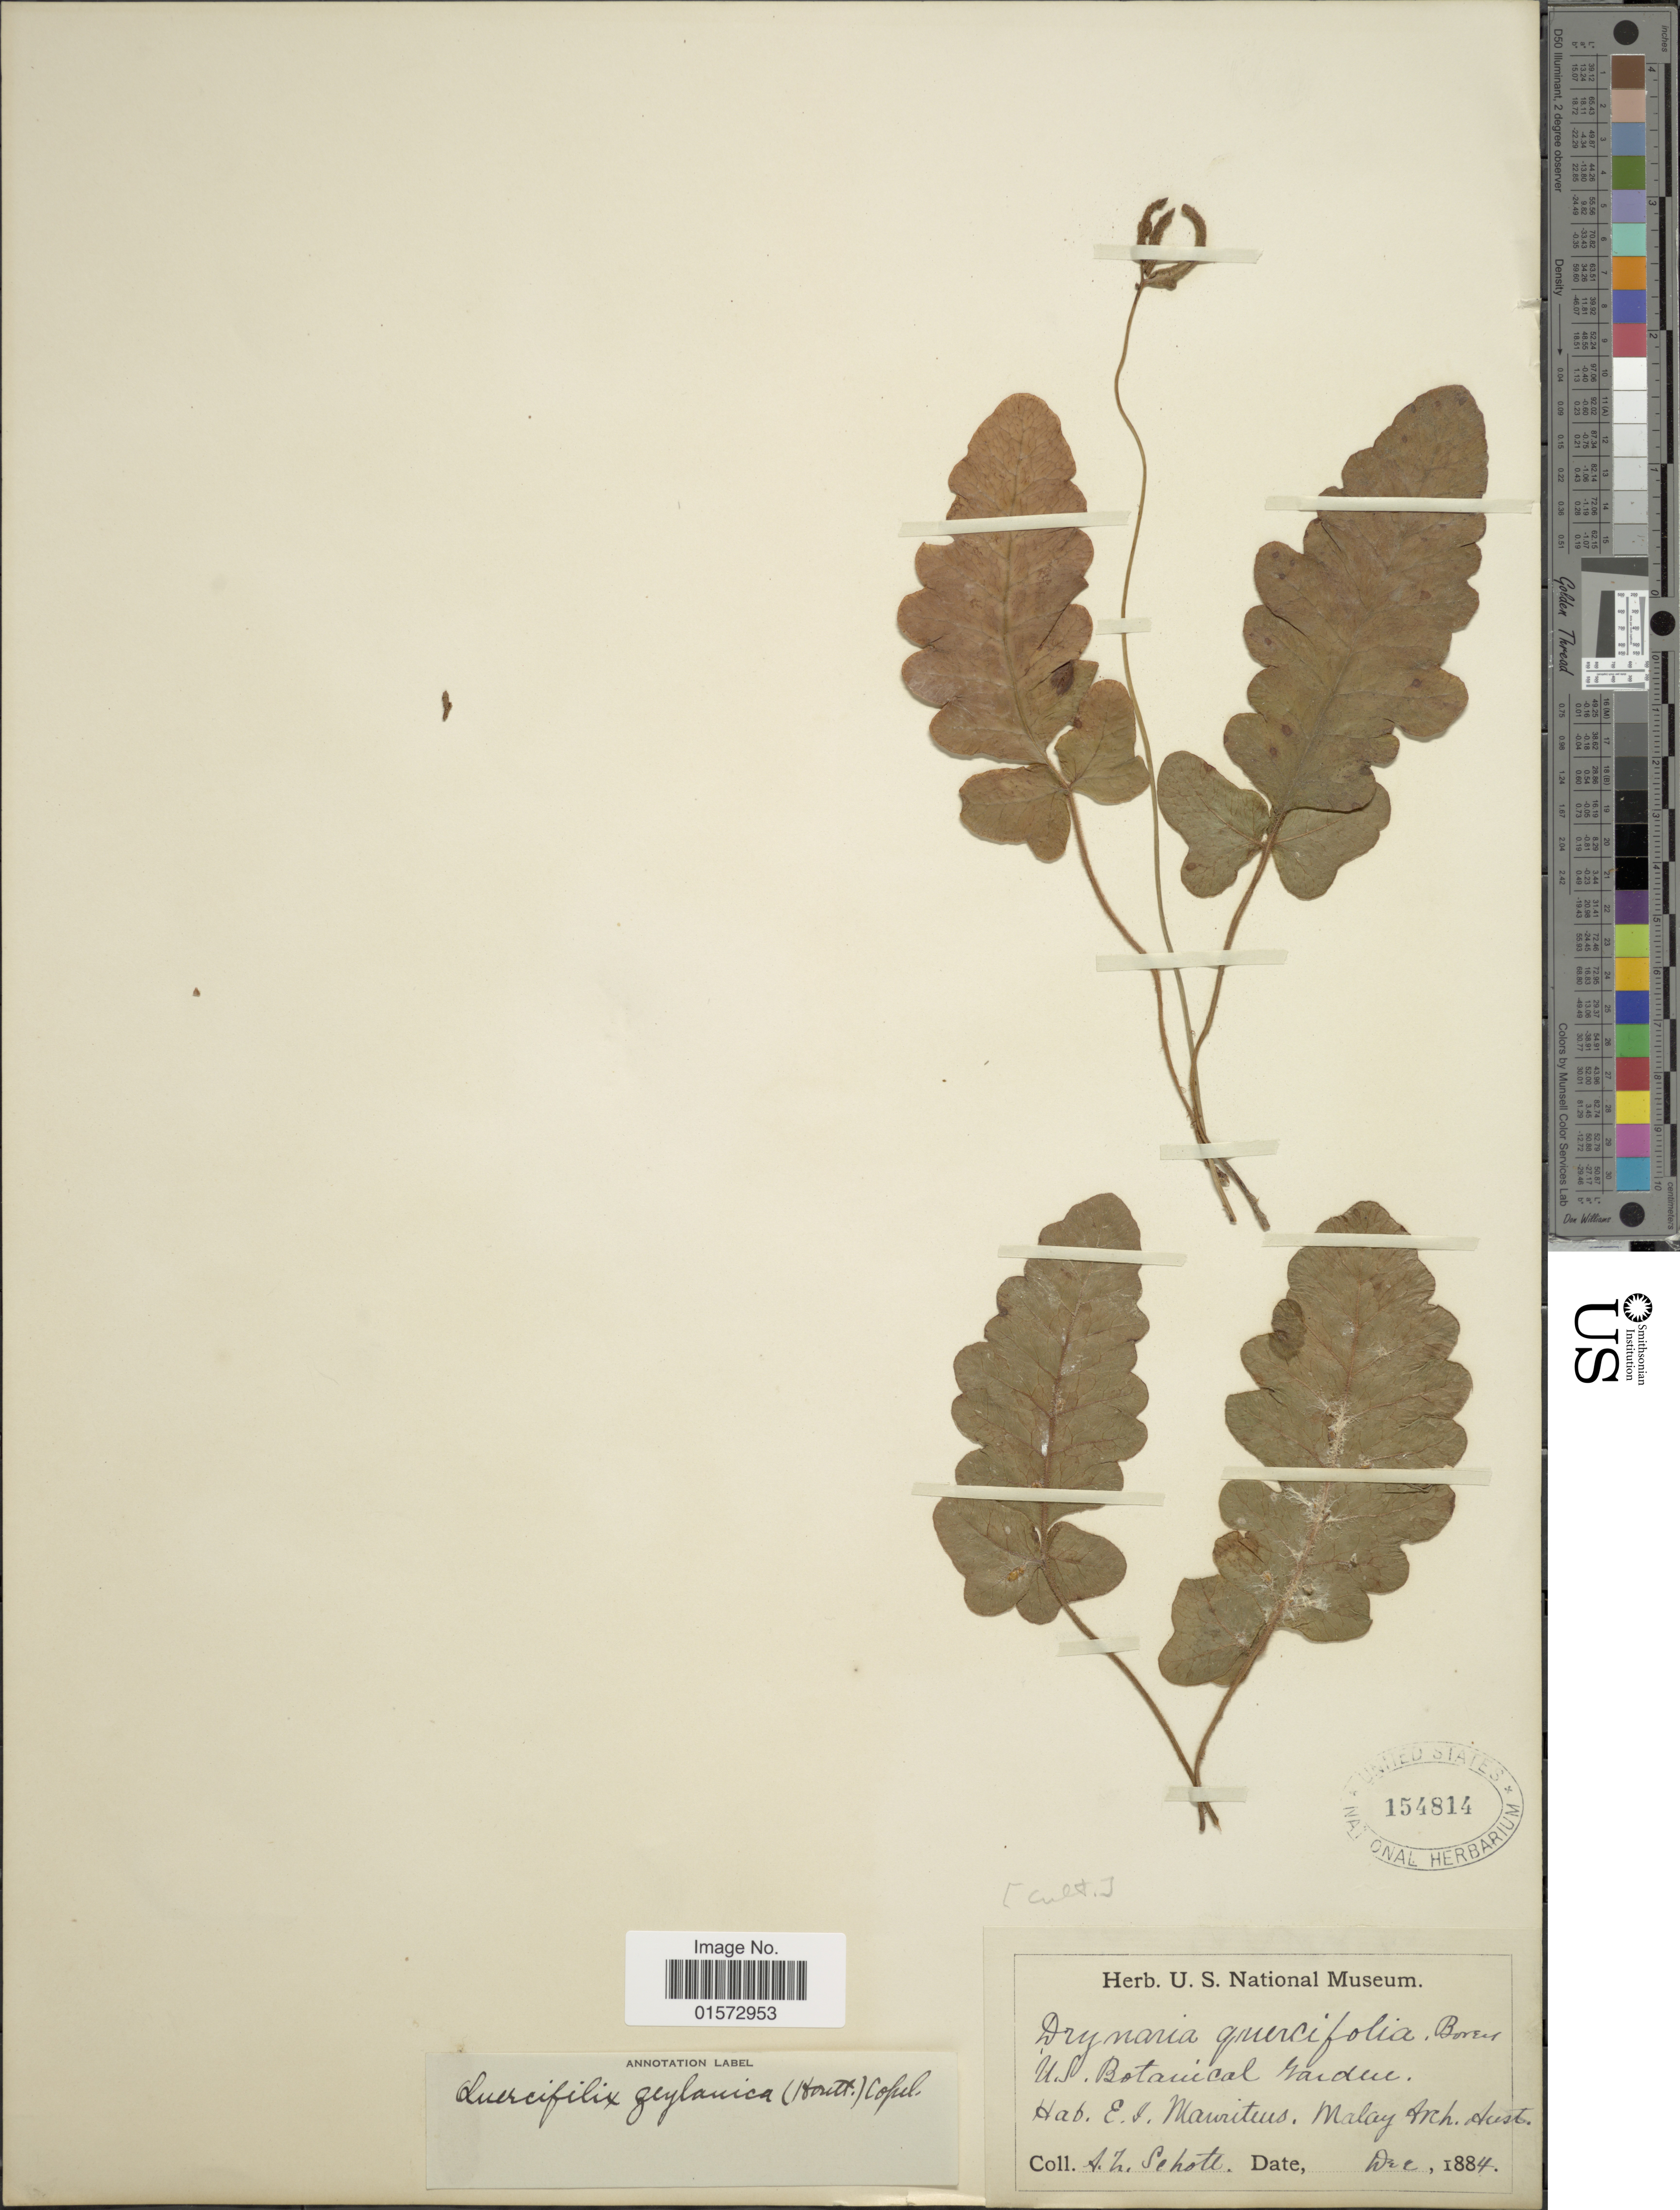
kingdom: Plantae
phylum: Tracheophyta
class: Polypodiopsida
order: Polypodiales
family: Tectariaceae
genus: Tectaria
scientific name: Tectaria zeilanica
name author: (Houtt.) Sledge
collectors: A. L. Schott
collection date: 1844-12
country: Mauritius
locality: U.S. Botanical Garden, E. I. Mauritius, Malay Arch. Aust.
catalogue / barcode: US 154814